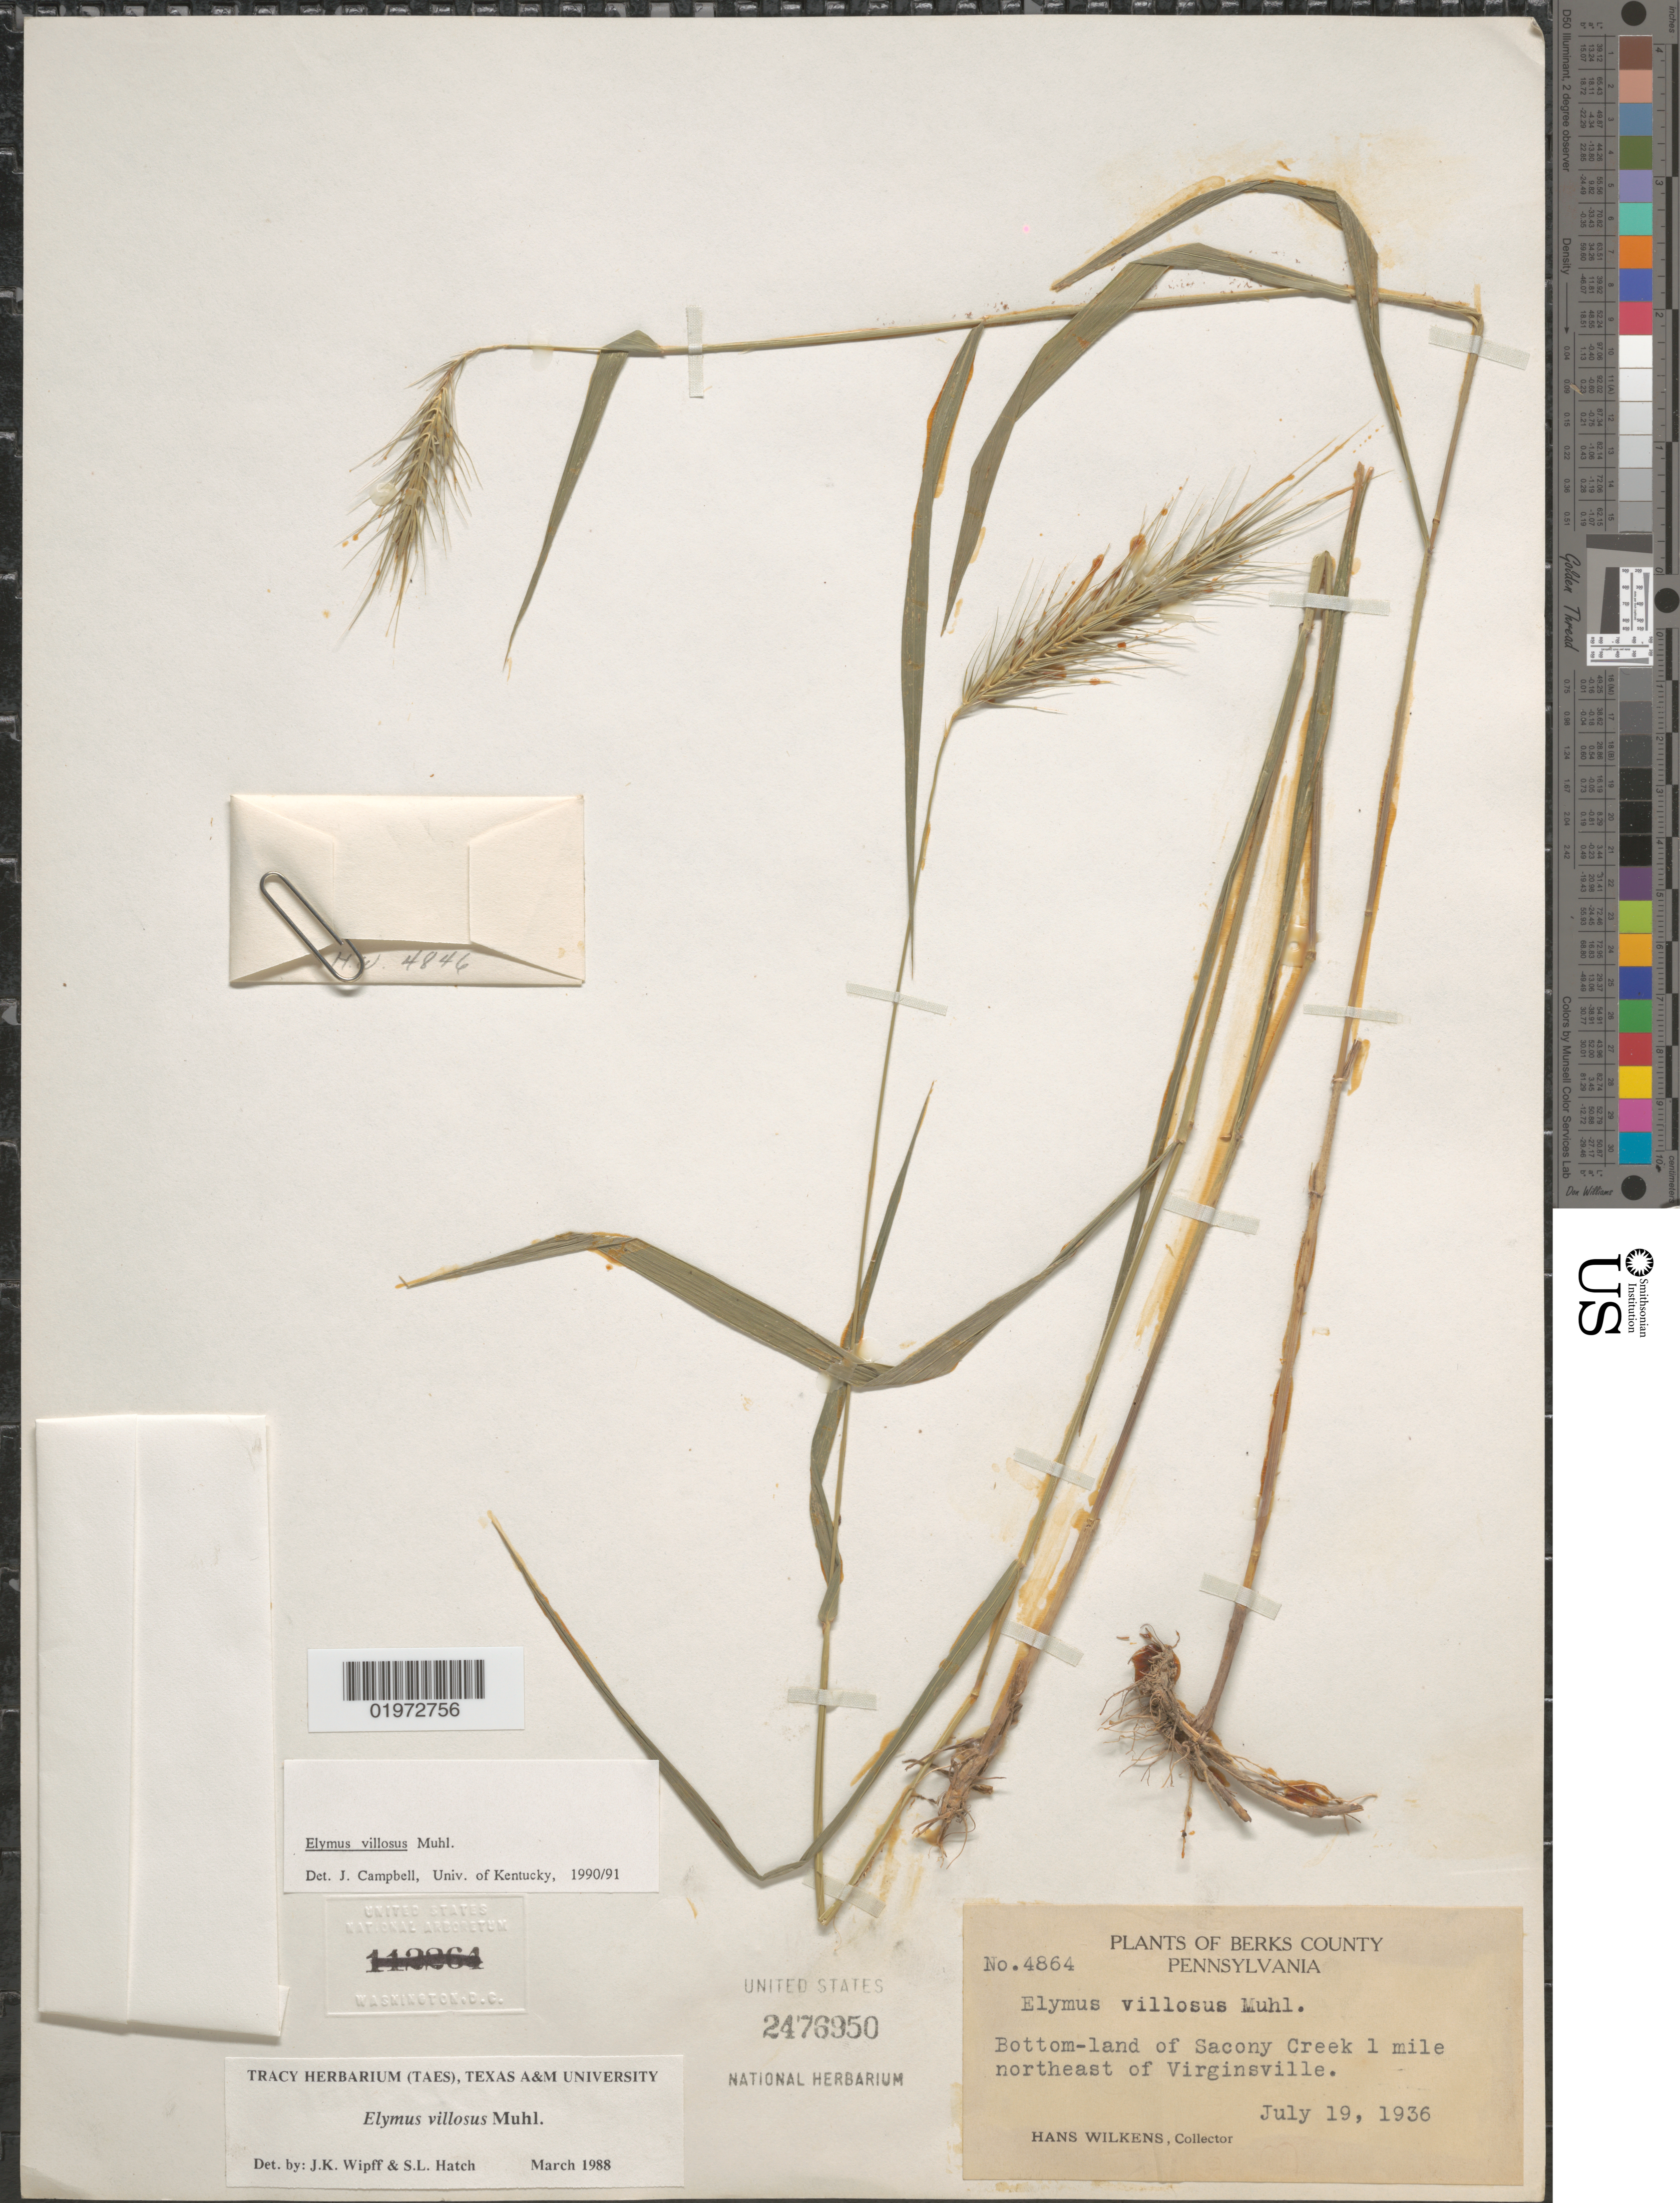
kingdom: Plantae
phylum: Tracheophyta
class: Liliopsida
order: Poales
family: Poaceae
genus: Elymus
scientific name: Elymus villosus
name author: Muhl. ex Willd.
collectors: H. Wilkens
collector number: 4864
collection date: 1936-07-19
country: United States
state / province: Pennsylvania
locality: Berks County. Bottom-land of Sacony Creek 1 mile northeast of Virginsville.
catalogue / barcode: US 2476950